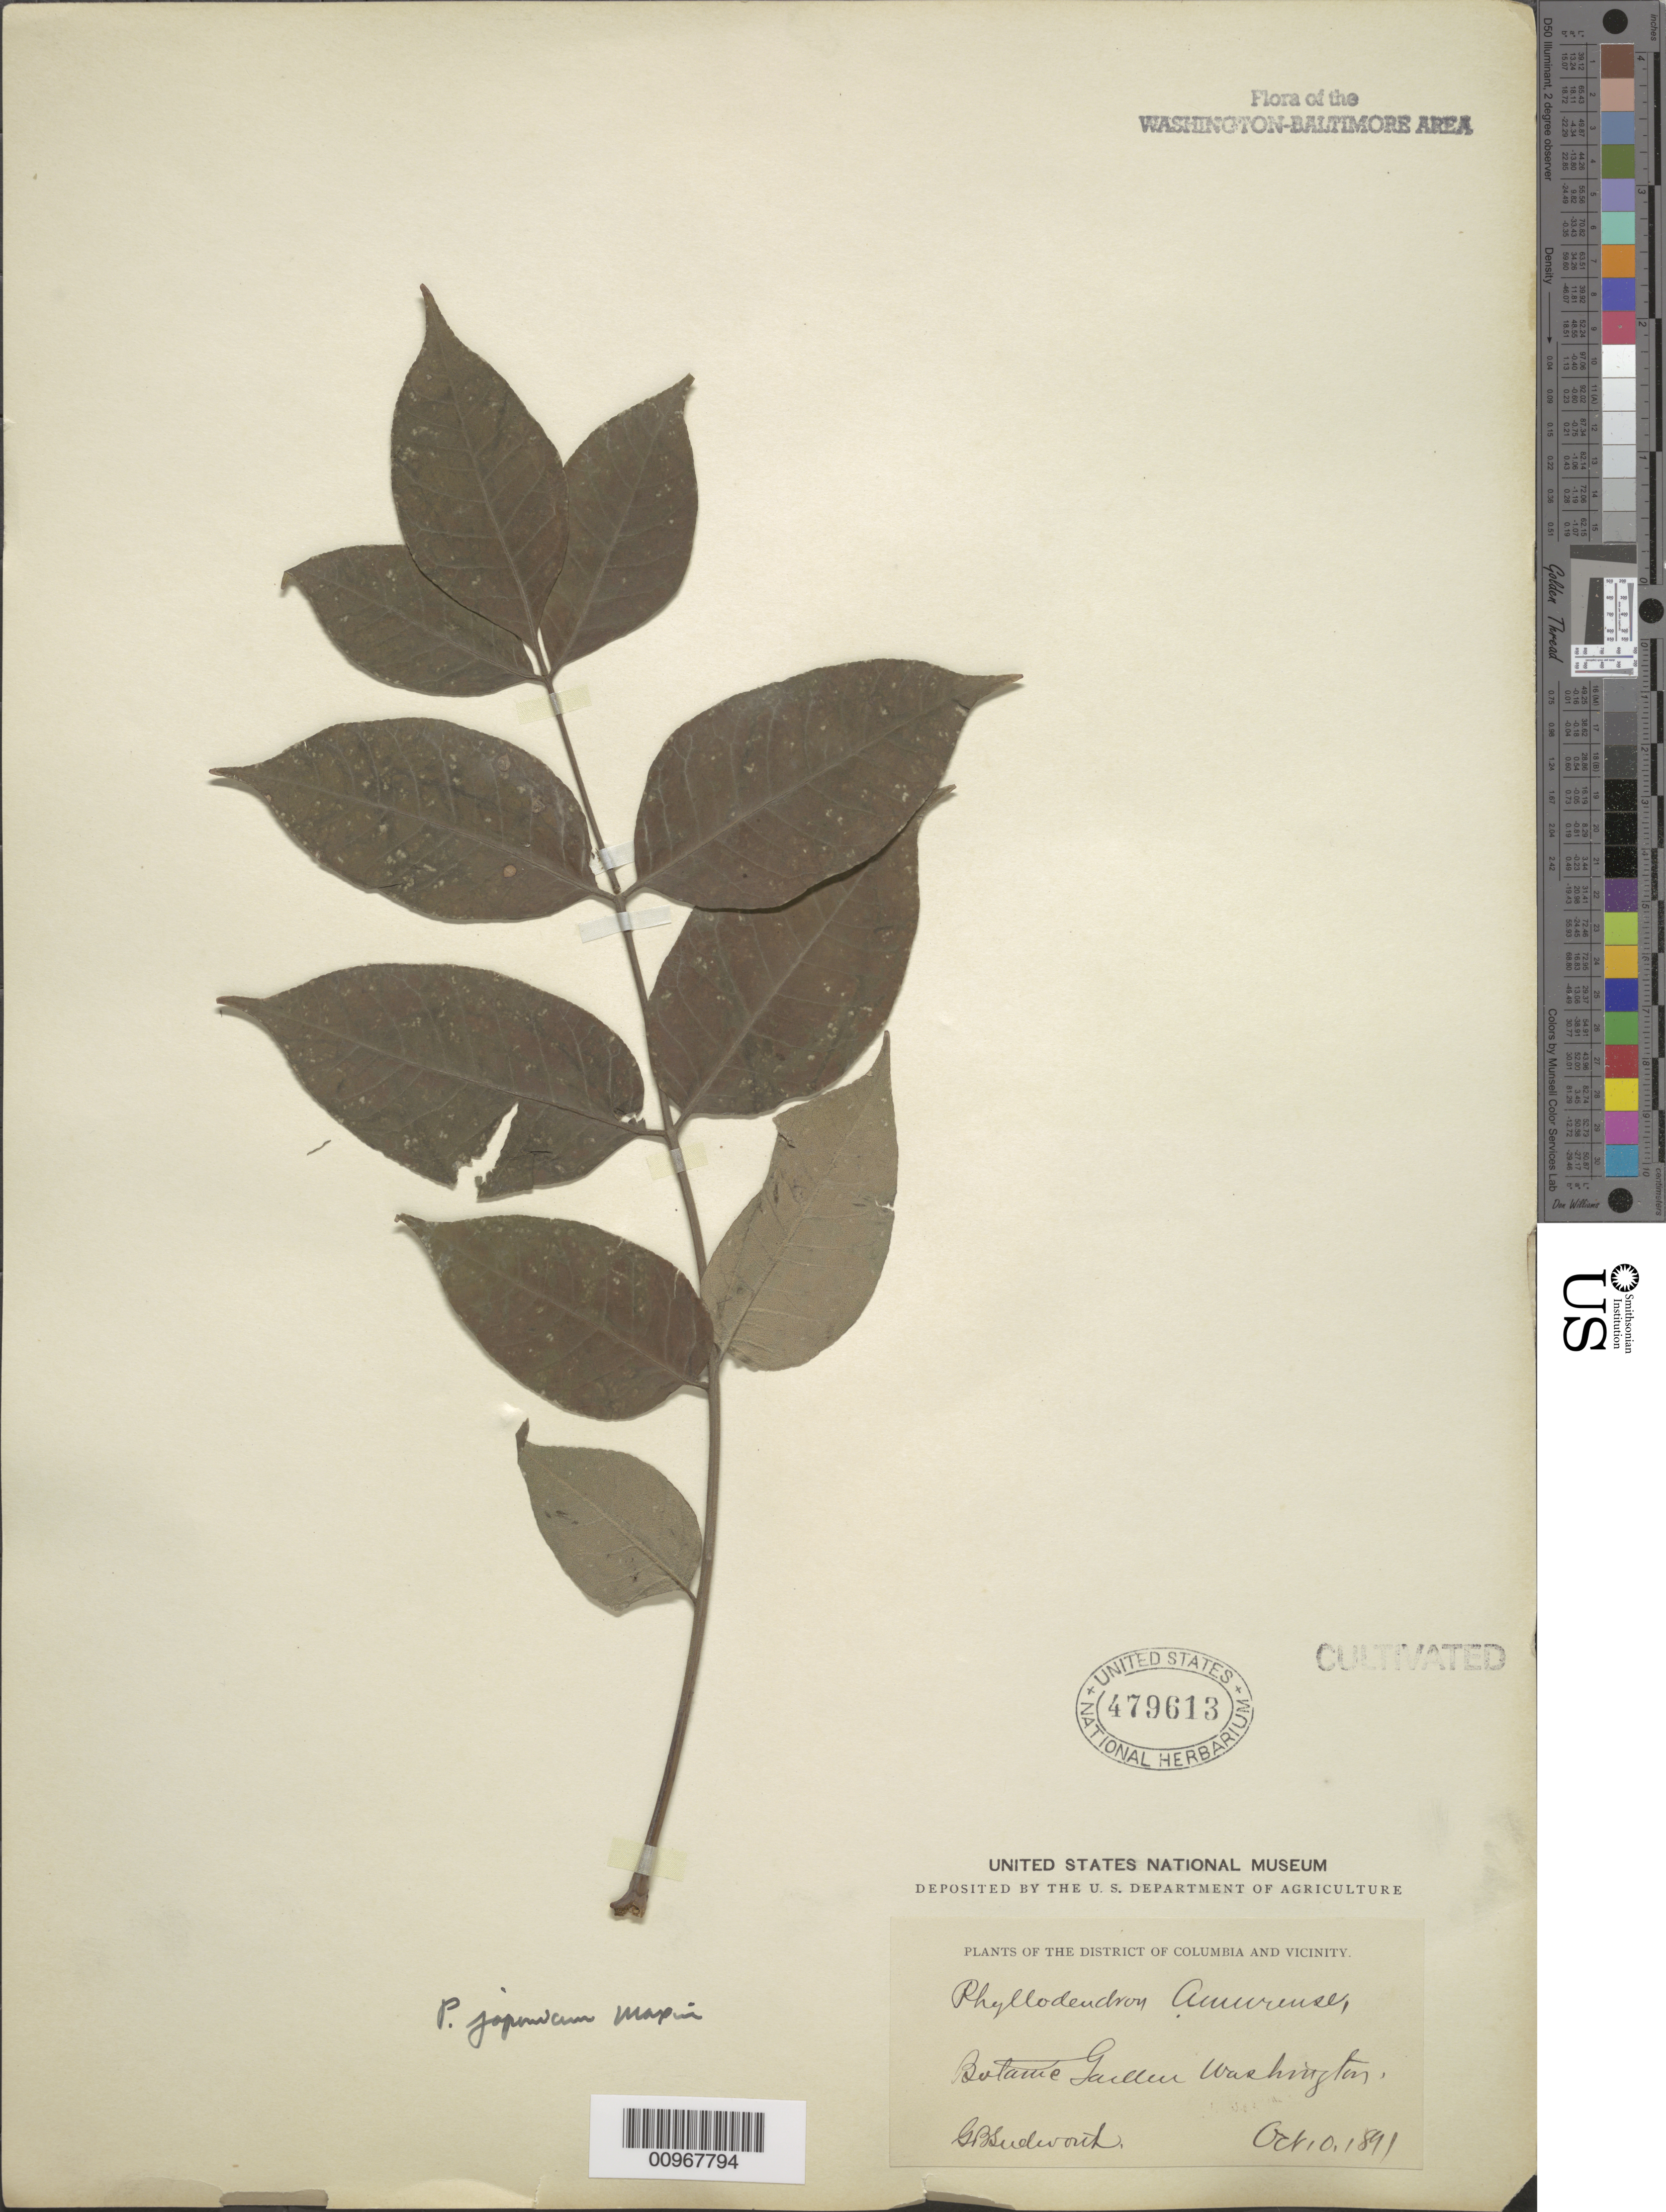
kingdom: Plantae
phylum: Tracheophyta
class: Magnoliopsida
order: Sapindales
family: Rutaceae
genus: Phellodendron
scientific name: Phellodendron japonicum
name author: Maxim.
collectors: G. B. Sudworth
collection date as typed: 10 Oct 1891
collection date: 1891-10-10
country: United States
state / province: District of Columbia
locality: Botanic Garden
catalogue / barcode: US 479613